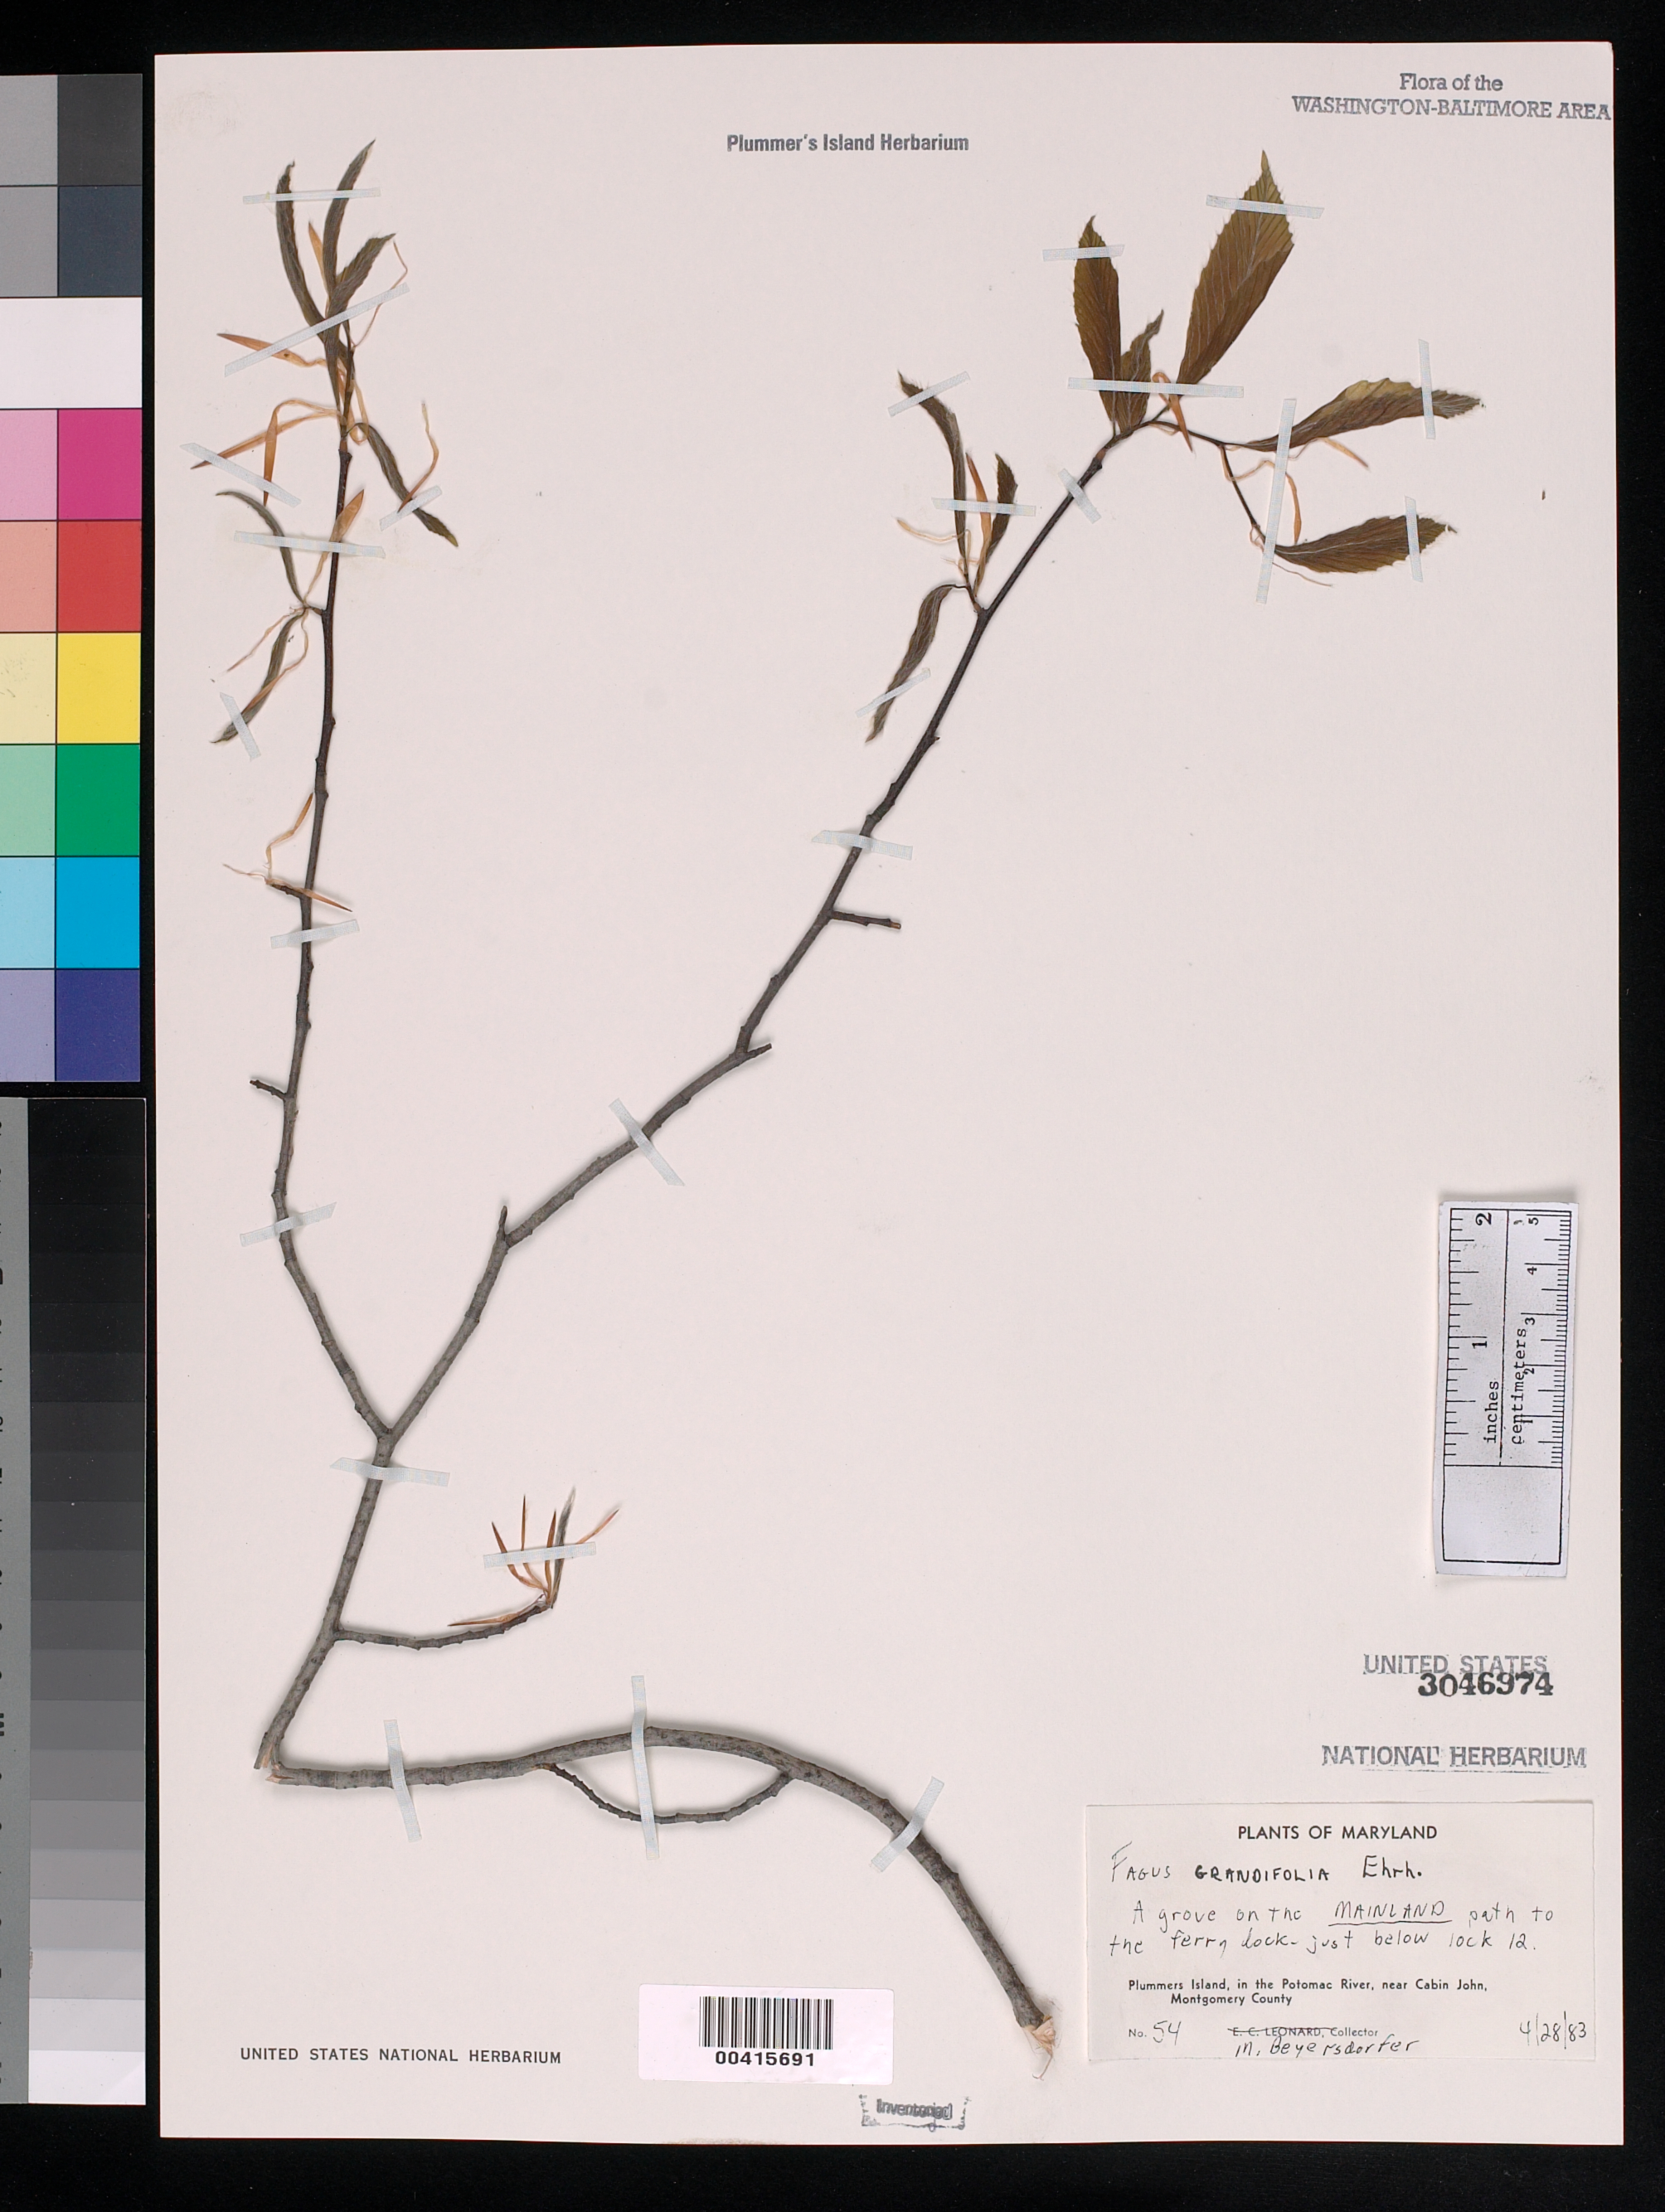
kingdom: Plantae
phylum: Tracheophyta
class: Magnoliopsida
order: Fagales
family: Fagaceae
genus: Fagus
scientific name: Fagus grandifolia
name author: Ehrh.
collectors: M. Beyersdorfer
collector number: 54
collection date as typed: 28 Apr 1983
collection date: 1983-04-28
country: United States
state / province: Maryland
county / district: Montgomery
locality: Plummer's Island; Mainland, path to the ferry dock, just below Lock 12 C. & O. Canal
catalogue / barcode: US 3046974